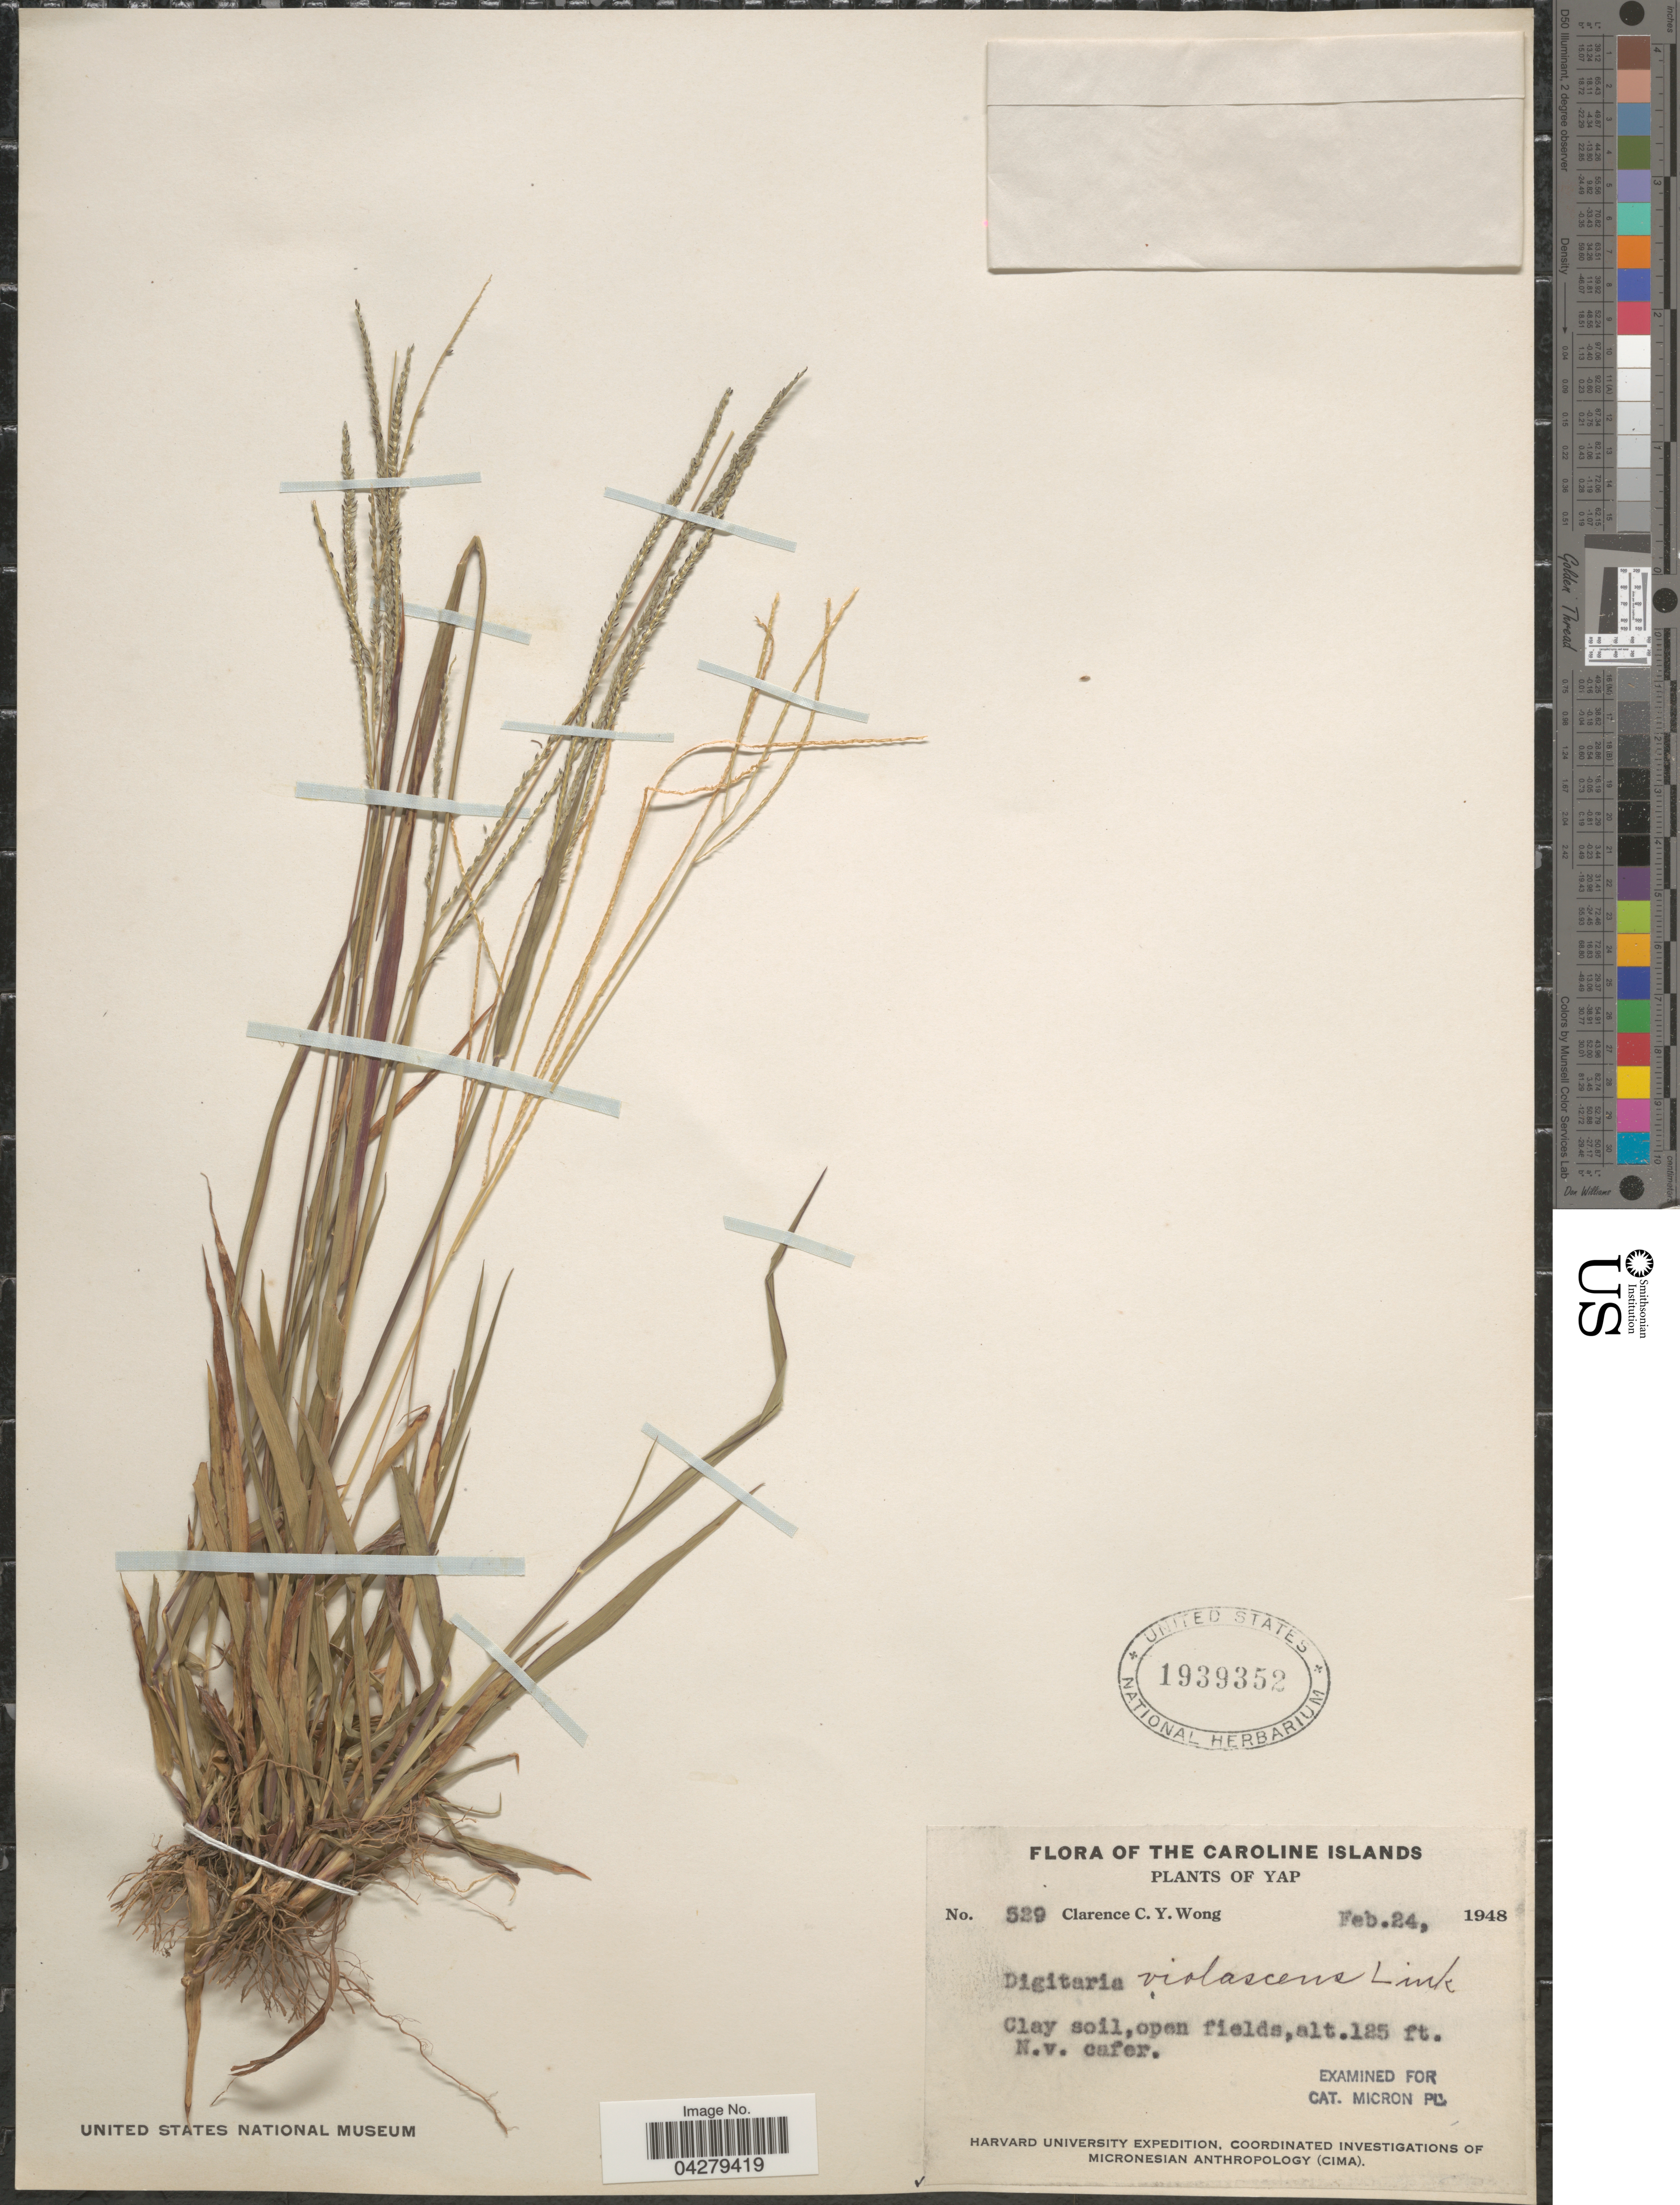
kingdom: Plantae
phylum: Tracheophyta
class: Liliopsida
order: Poales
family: Poaceae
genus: Digitaria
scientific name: Digitaria violascens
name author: Link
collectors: C. Y. C. Wong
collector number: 529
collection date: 1948-02-24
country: Micronesia, Federated States of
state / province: Yap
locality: The Caroline Islands. Harvard University Expedition.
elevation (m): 38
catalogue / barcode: US 1939352